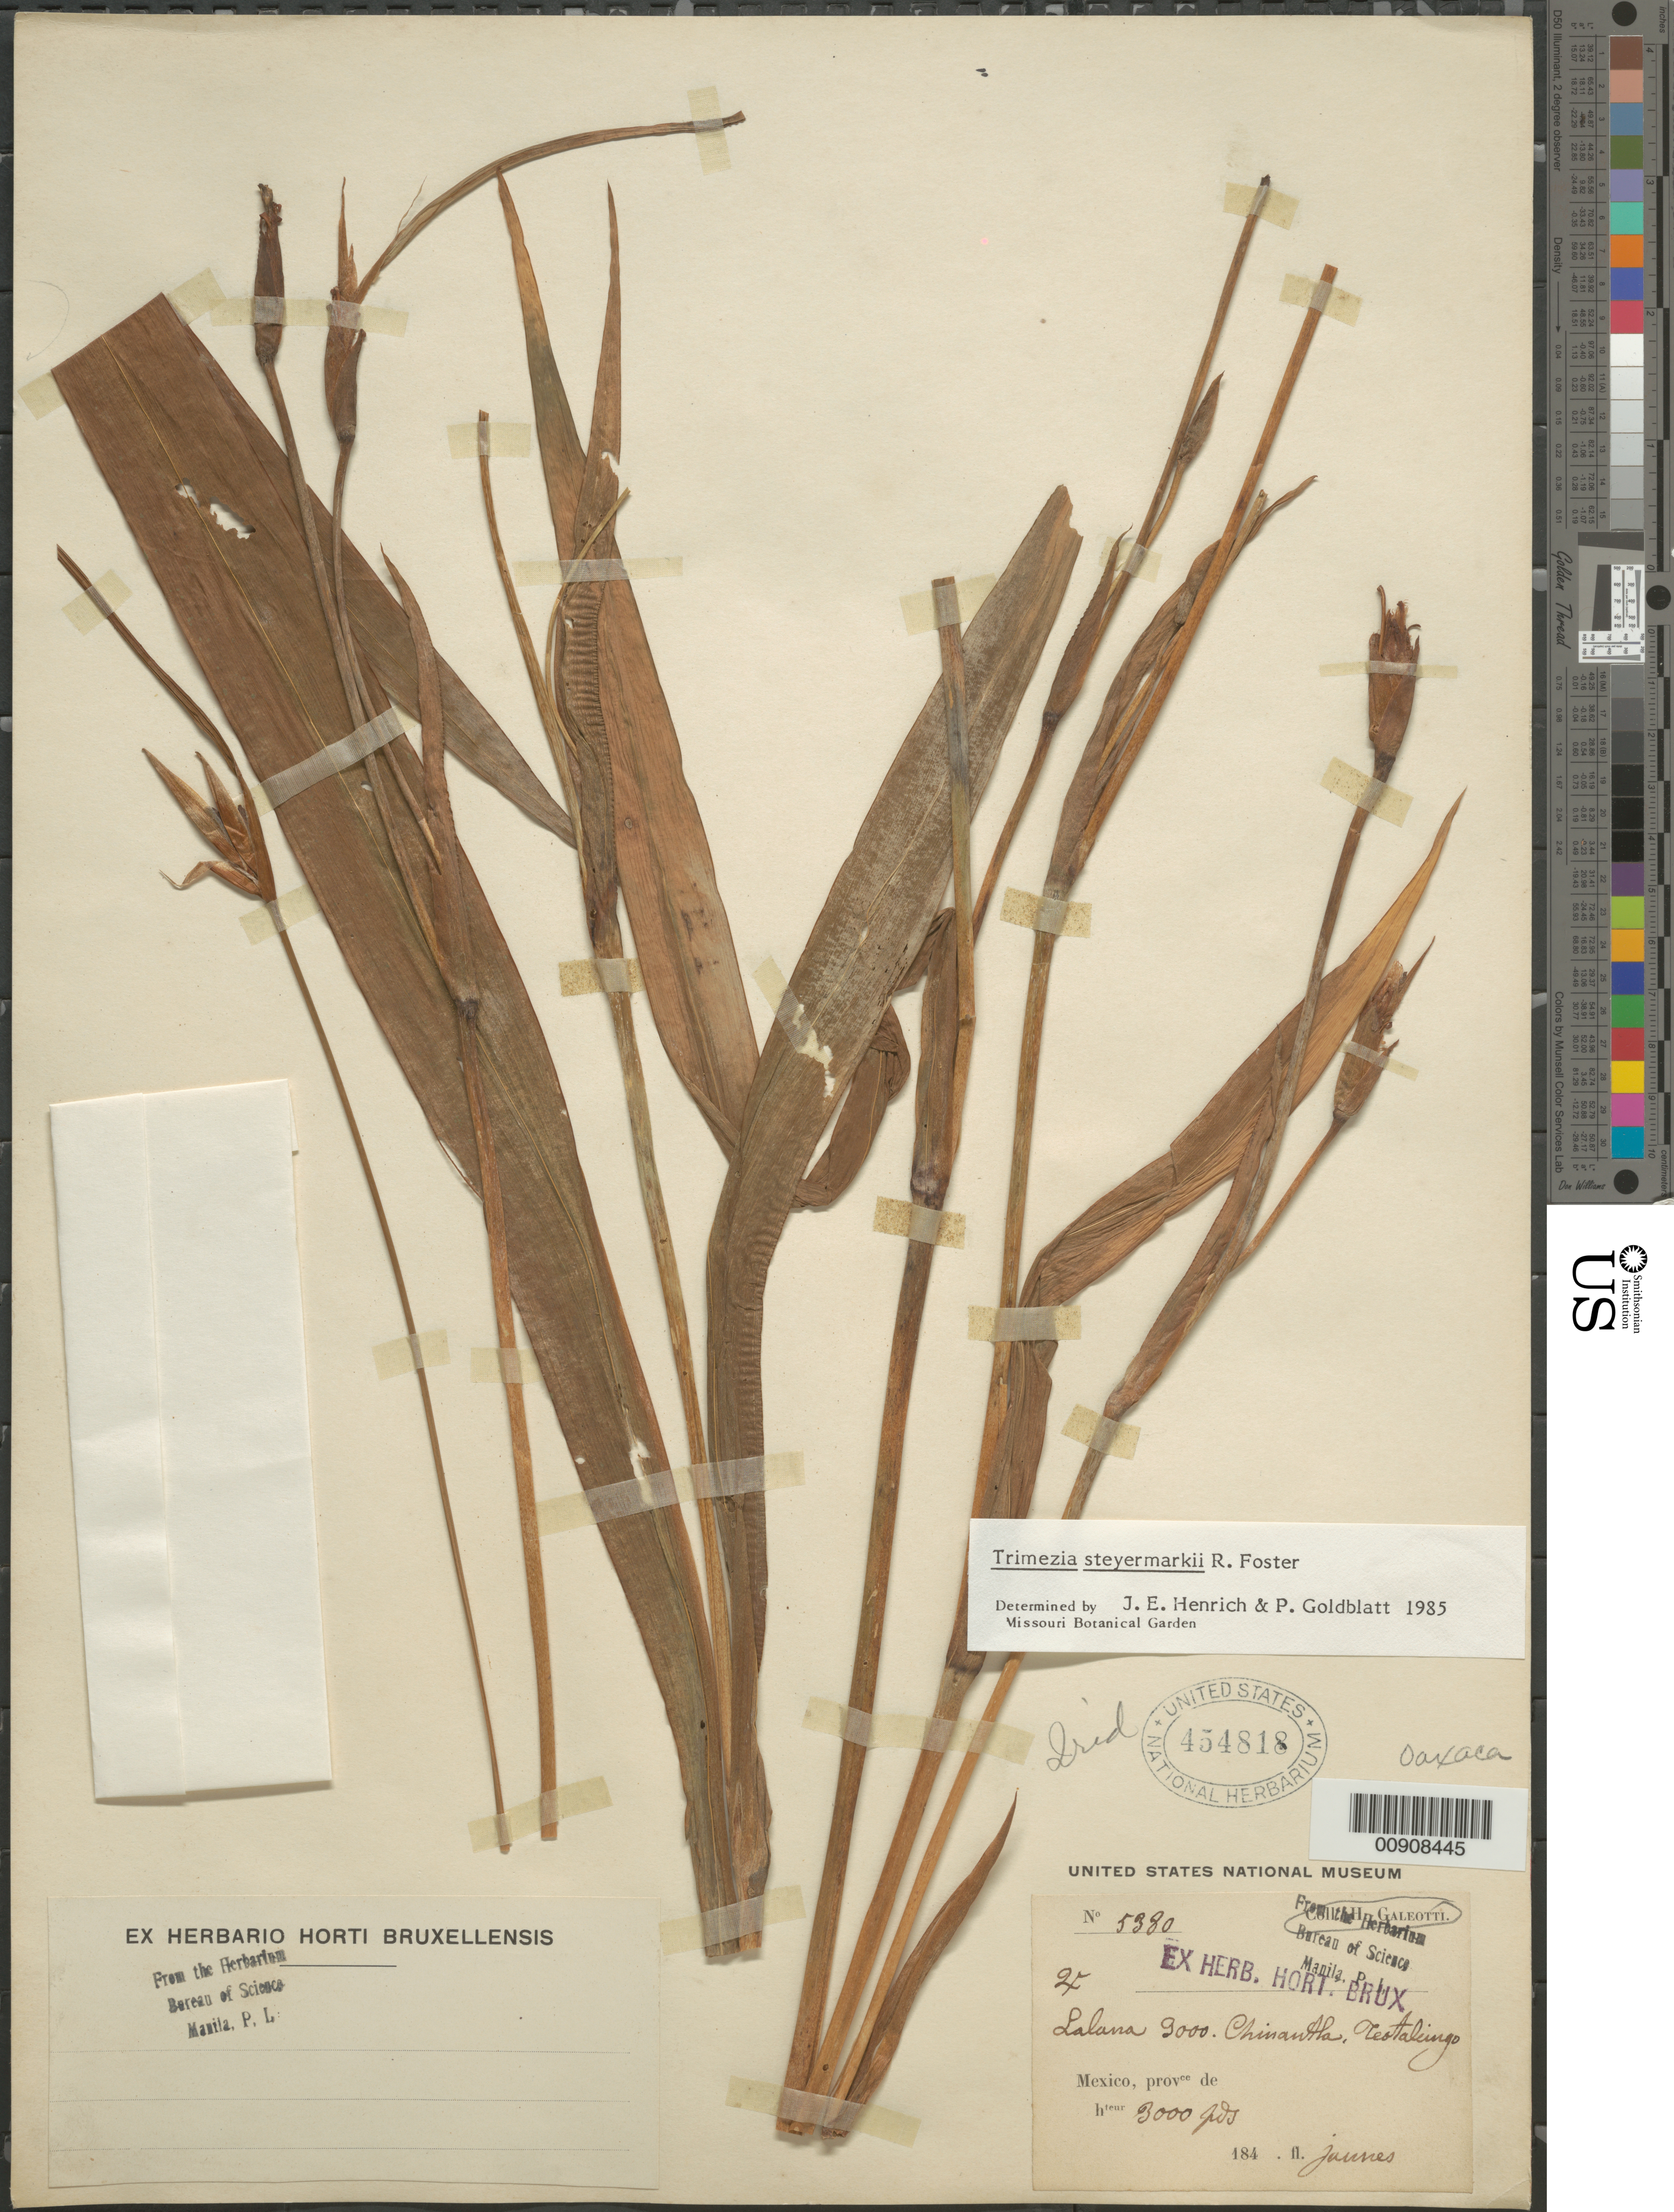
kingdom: Plantae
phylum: Tracheophyta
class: Liliopsida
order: Asparagales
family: Iridaceae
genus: Trimezia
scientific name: Trimezia steyermarkii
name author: R.C. Foster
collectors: H. G. Galeotti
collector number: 5380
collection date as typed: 184-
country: Mexico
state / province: Oaxaca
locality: Lalana. Chinantla. Teotalingo.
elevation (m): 914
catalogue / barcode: US 454818